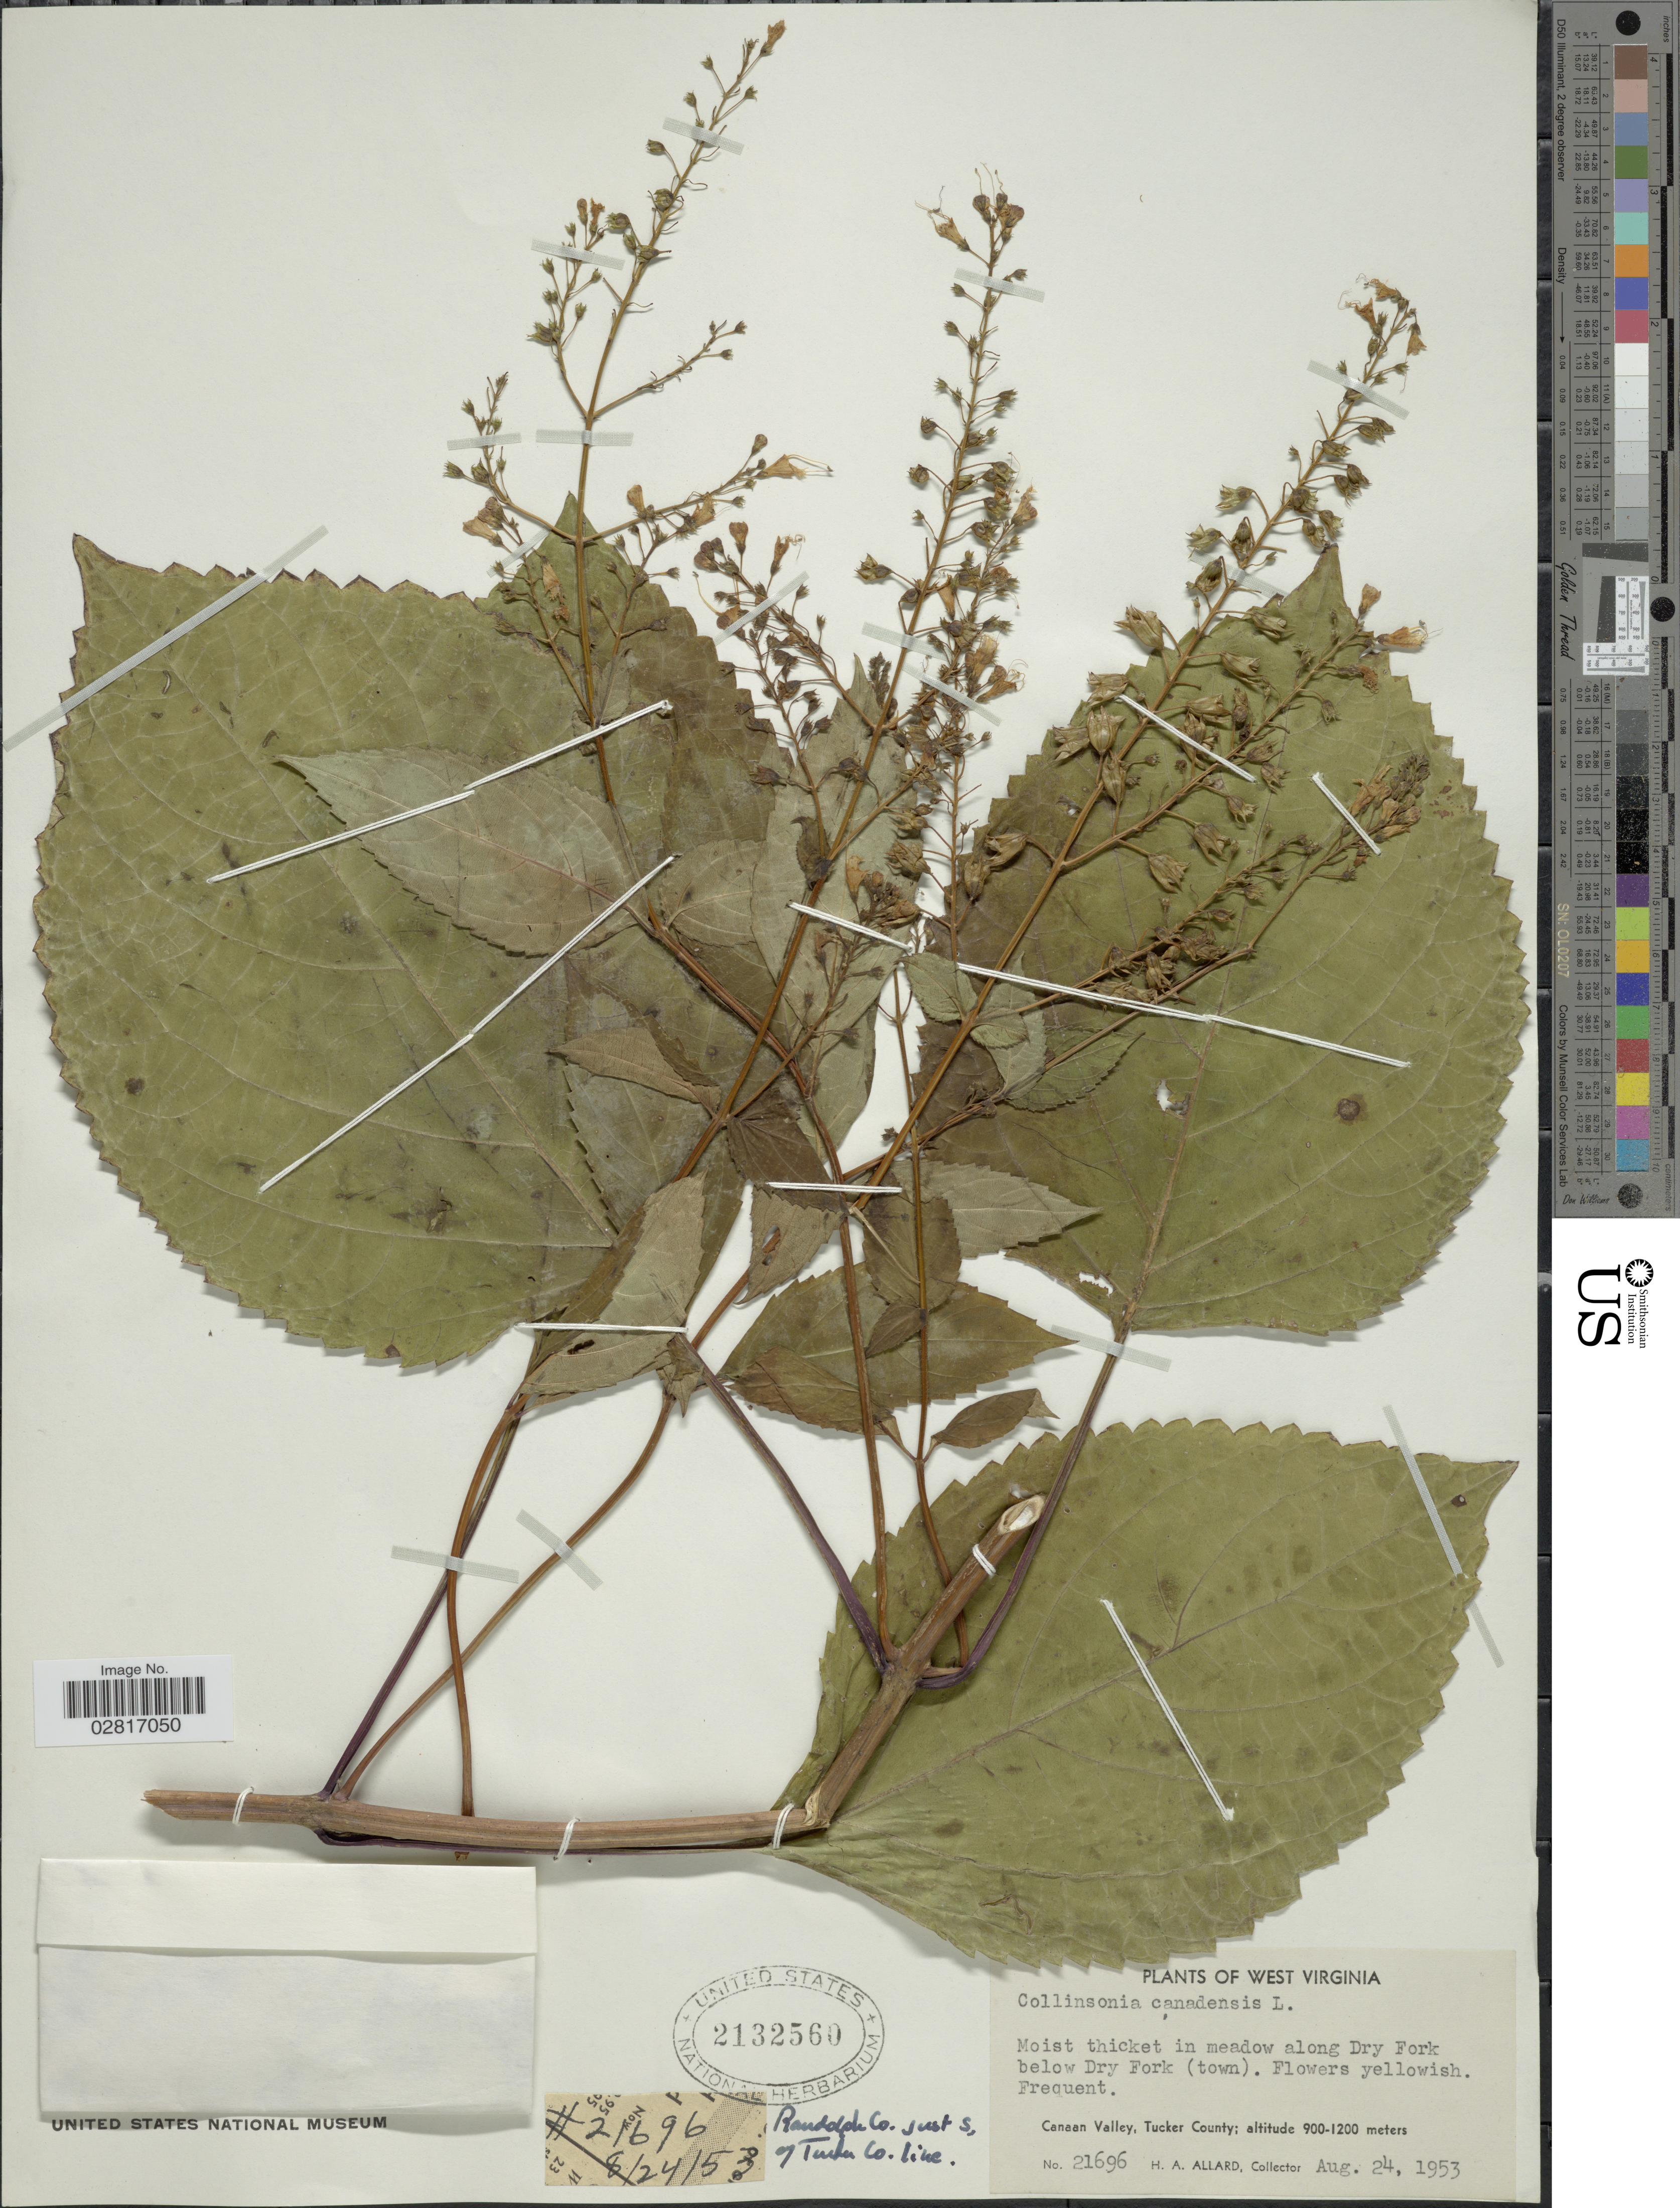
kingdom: Plantae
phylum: Tracheophyta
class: Magnoliopsida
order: Lamiales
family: Lamiaceae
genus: Collinsonia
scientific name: Collinsonia canadensis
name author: L.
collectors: H. A. Allard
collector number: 21696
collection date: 1953-08-24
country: United States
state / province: West Virginia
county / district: Tucker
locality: Along Dry Fork below Dry Fork (town). Canaan Valley, Tucker County. (Randolph Co. just S, of Tucker Co. line)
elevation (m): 900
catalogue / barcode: US 2132560